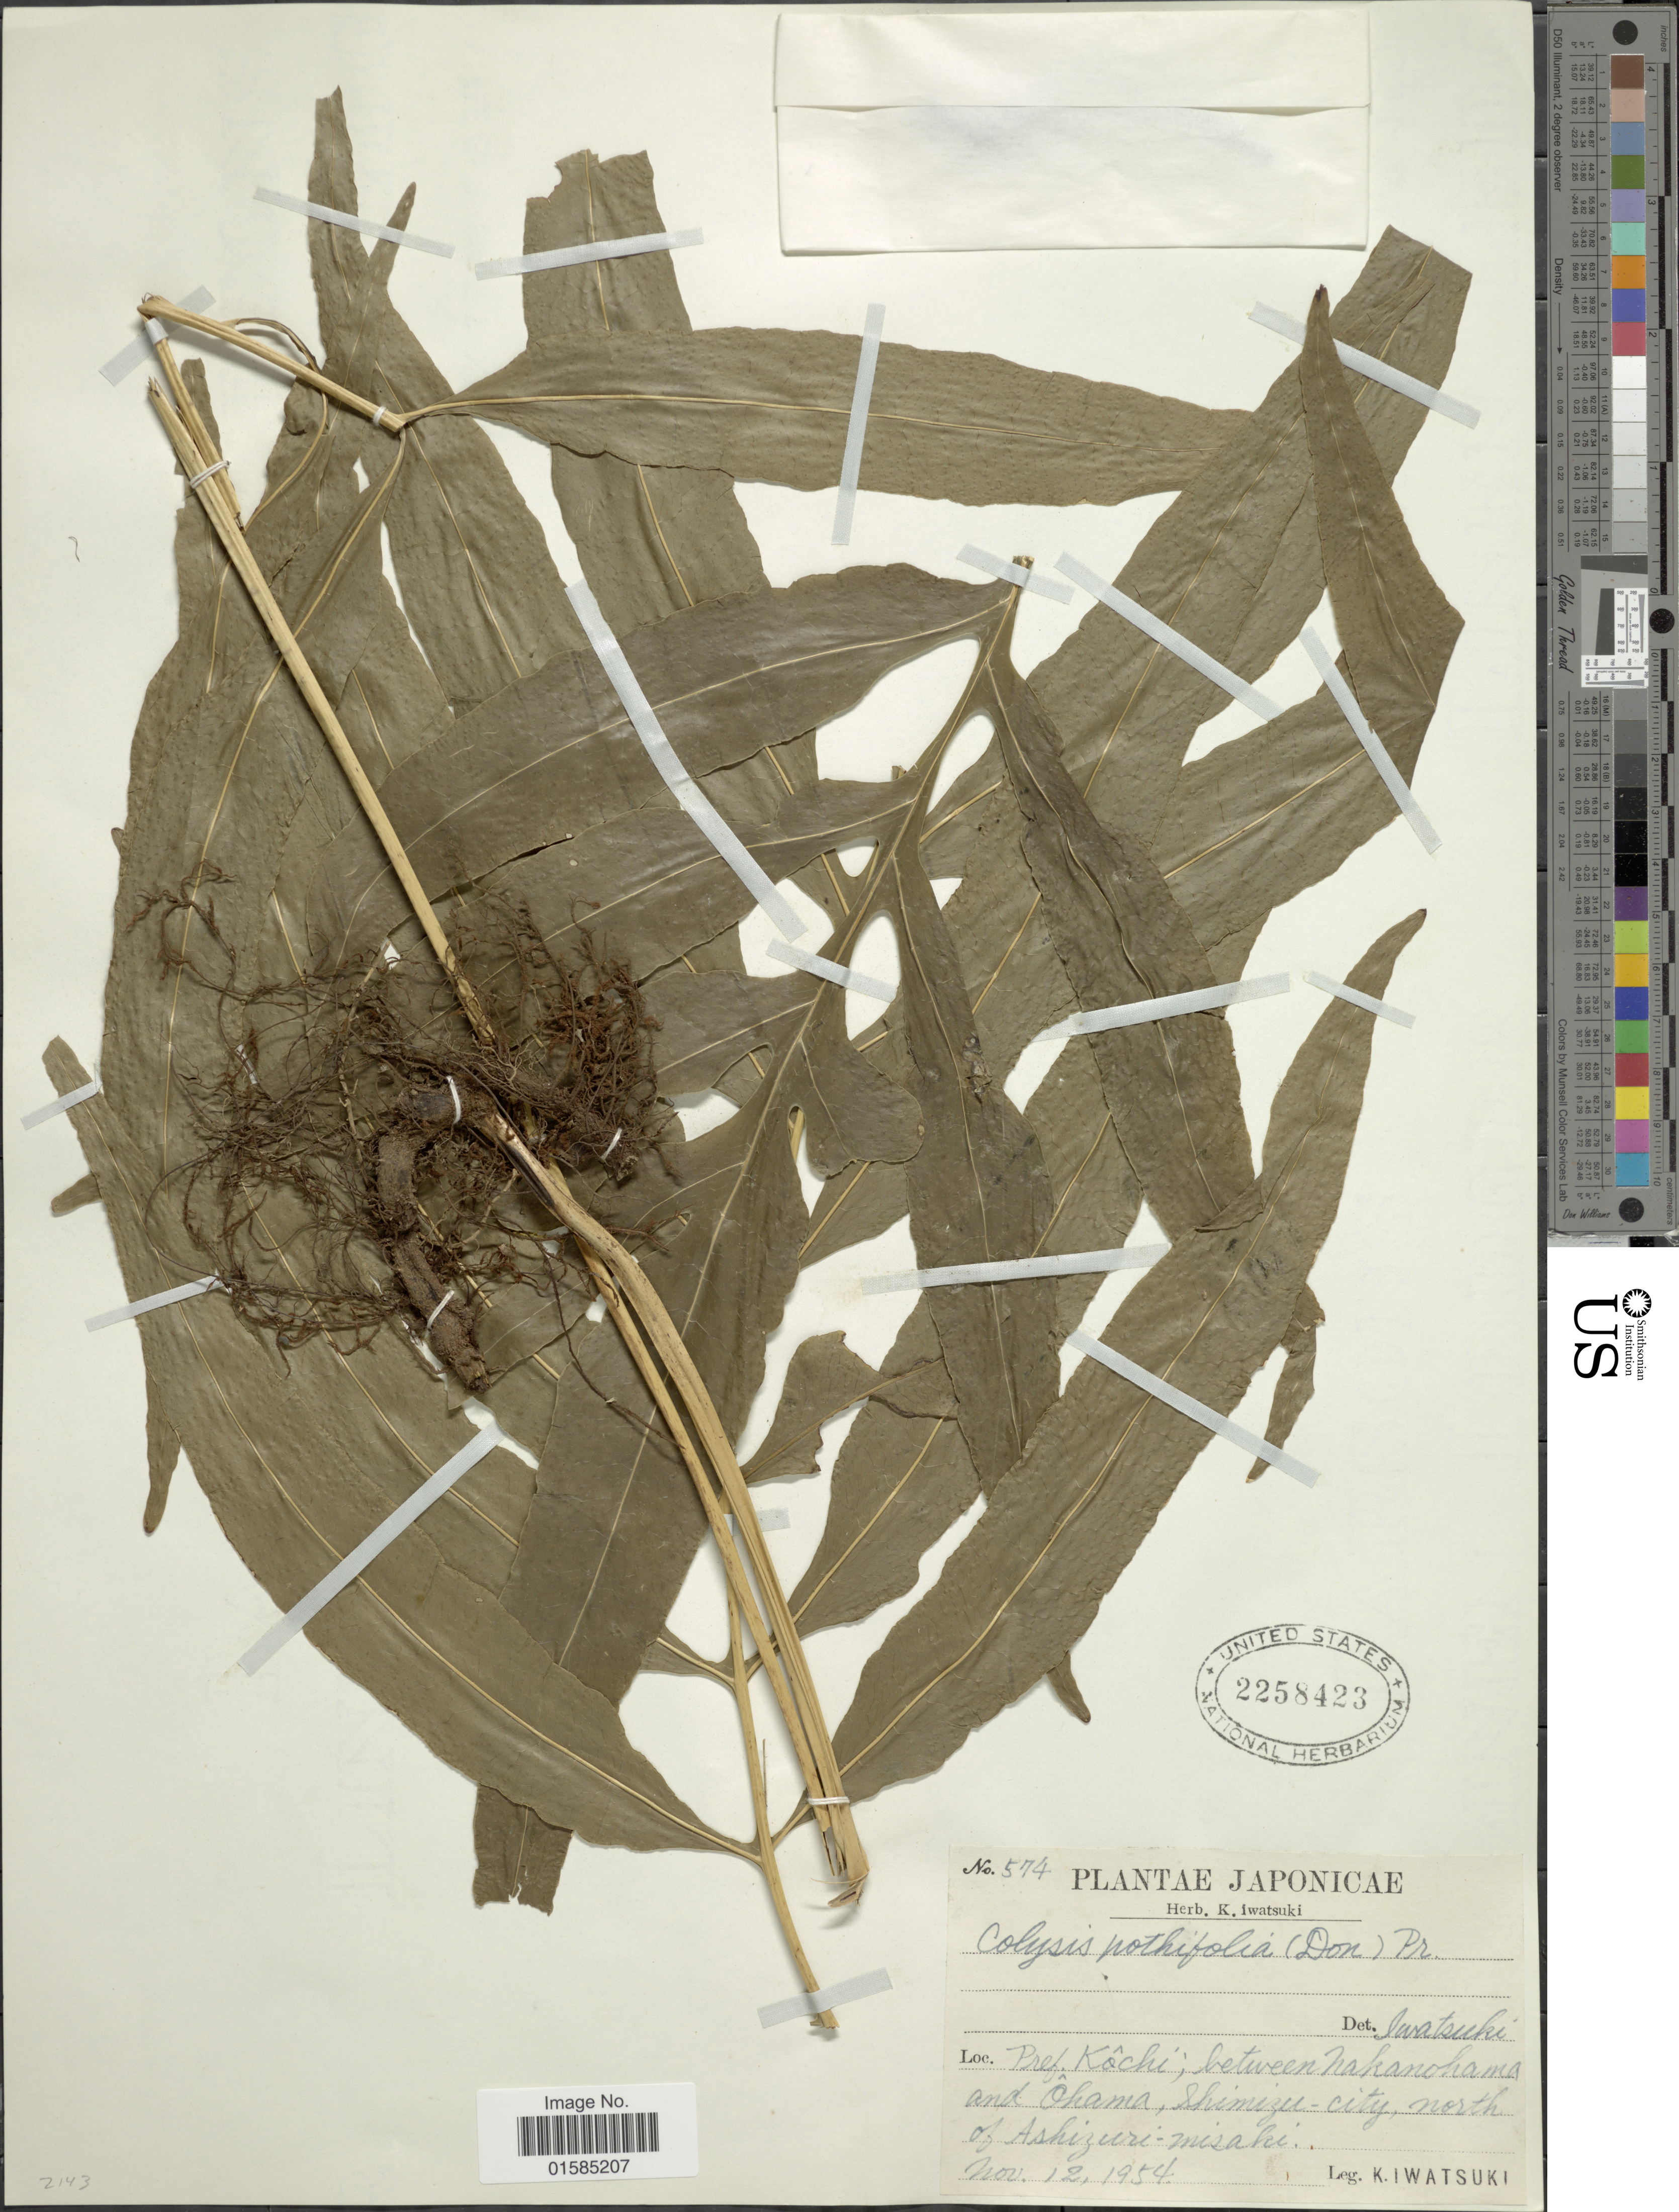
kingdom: Plantae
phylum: Tracheophyta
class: Polypodiopsida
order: Polypodiales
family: Polypodiaceae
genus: Leptochilus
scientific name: Leptochilus ellipticus var. pothifolius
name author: (Buch.-Ham. ex D. Don) X.C. Zhang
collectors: K. Iwatsuki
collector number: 574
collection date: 1954-11-12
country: Japan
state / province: Koti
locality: Pref. Kochi; between Nakanohama and Ohama, Shimizu-city, north of Ashizuri-misaki.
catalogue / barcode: US 2258423